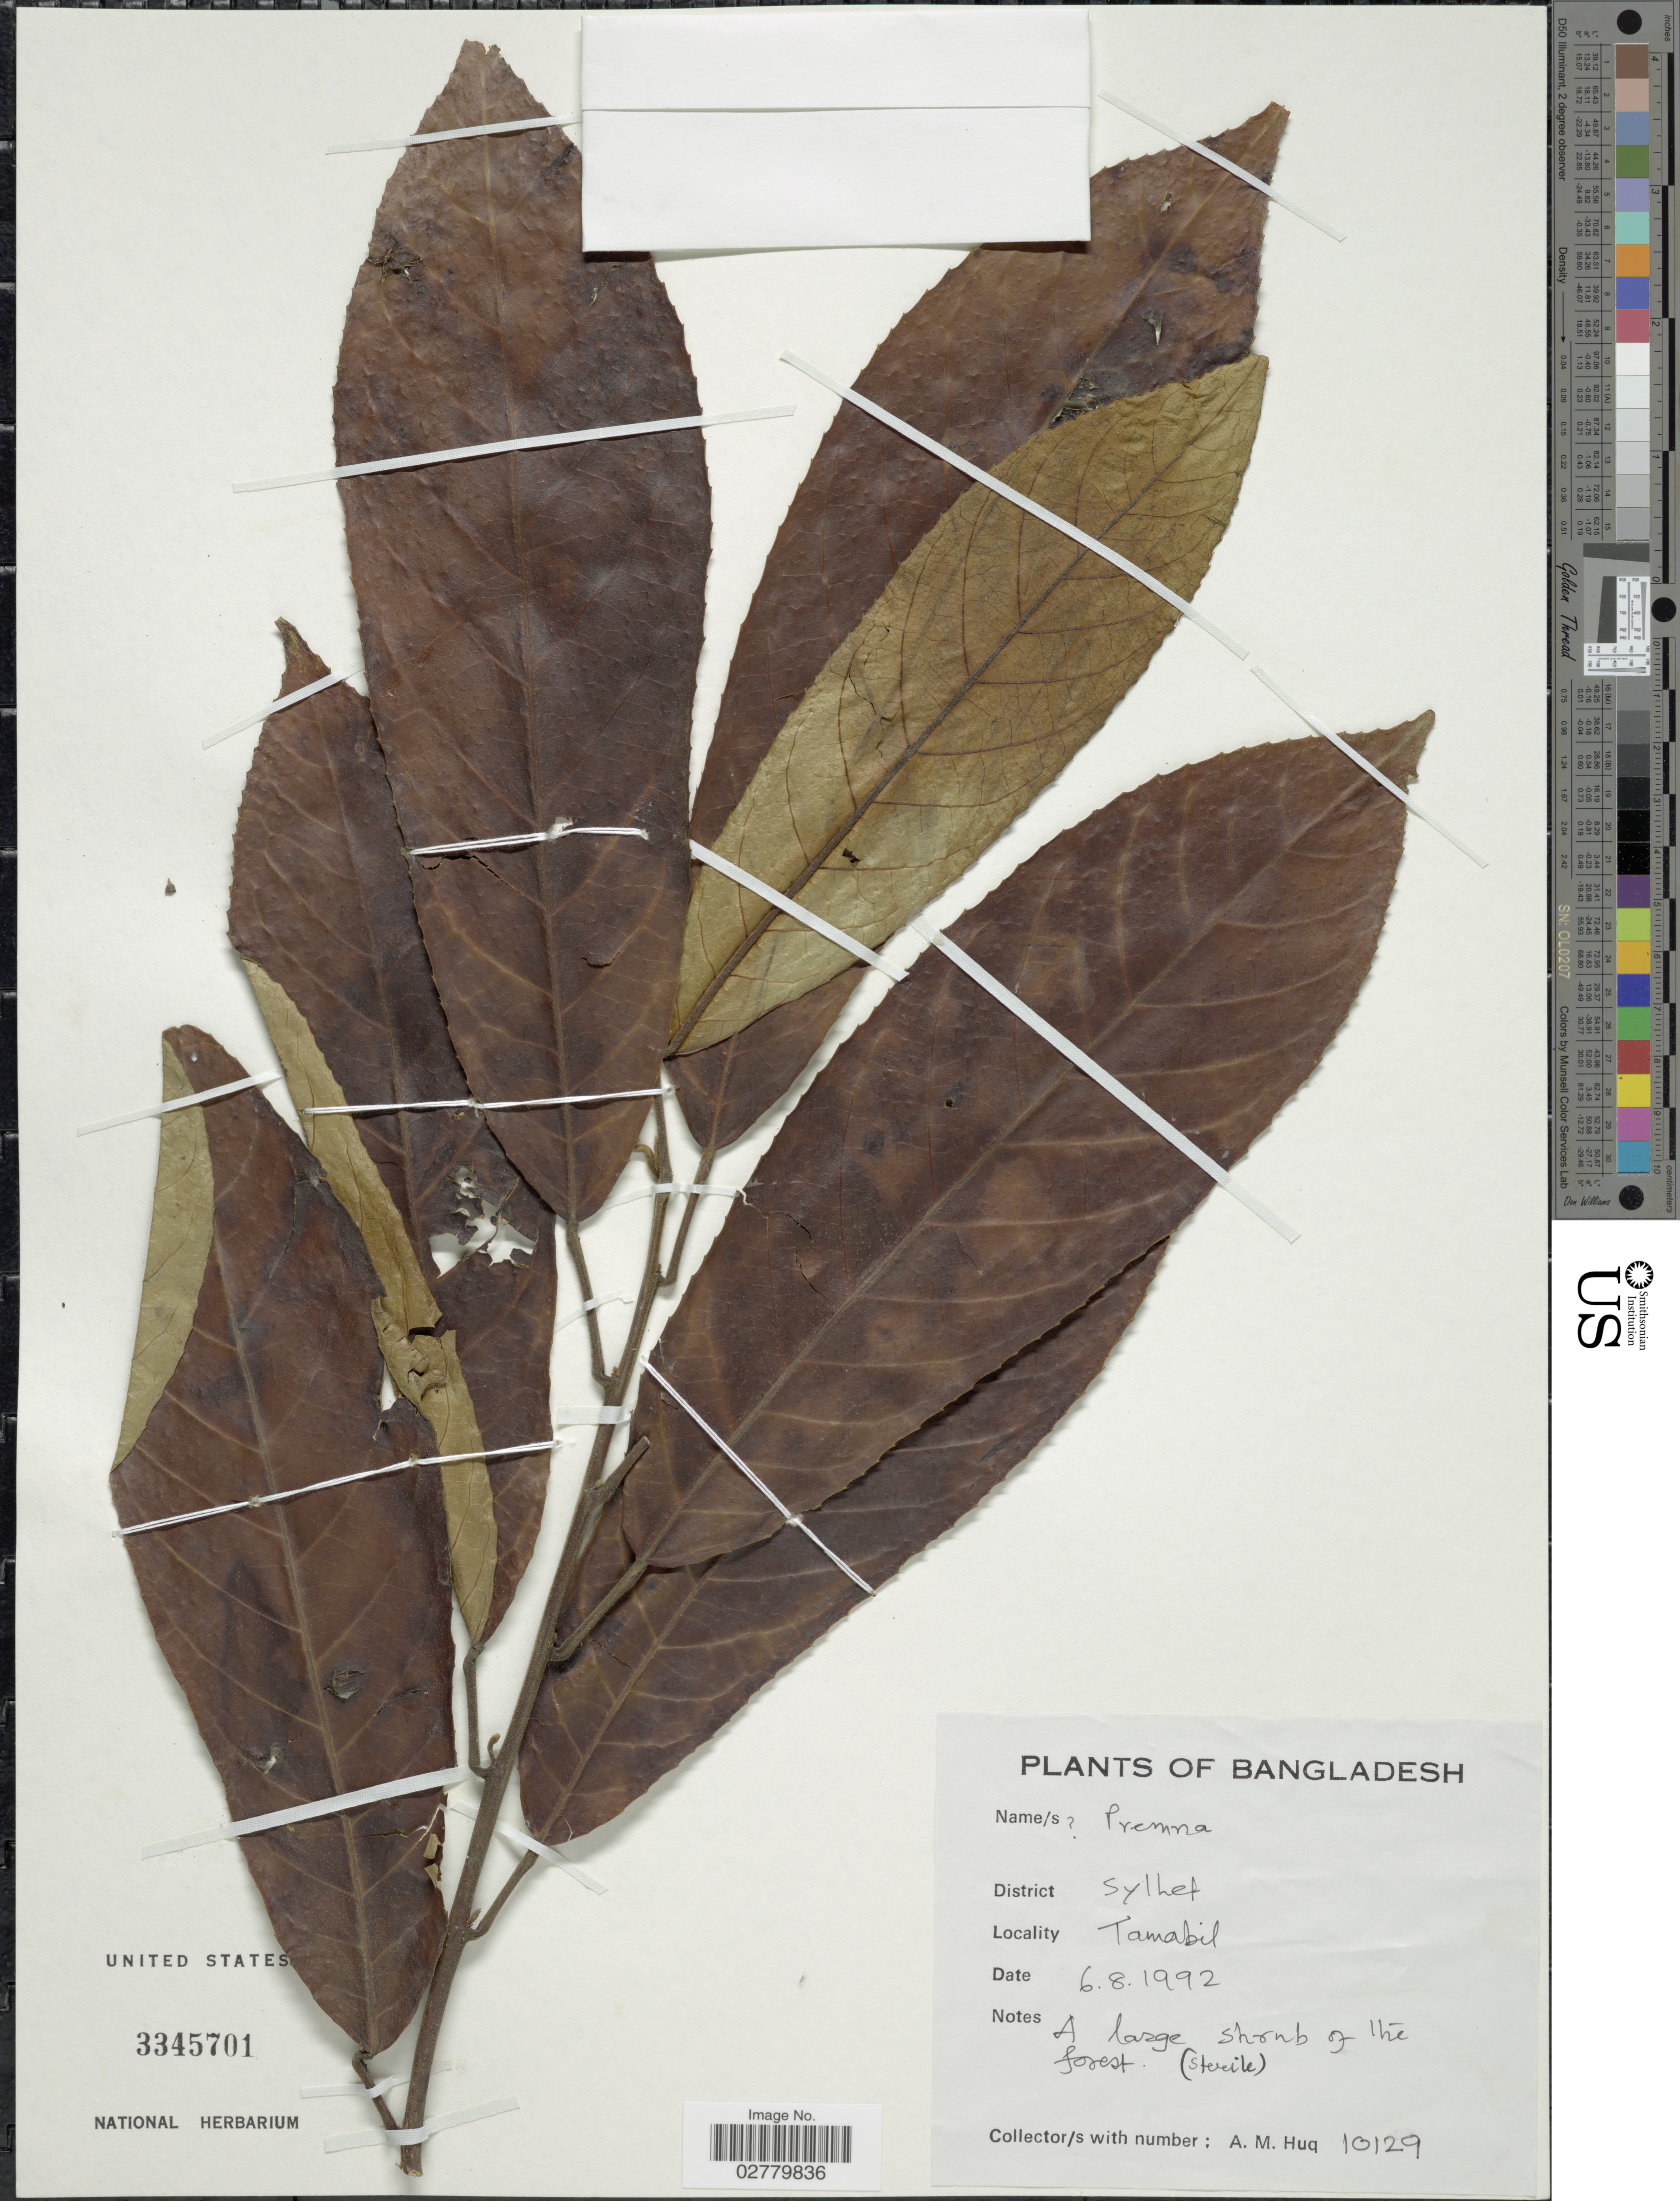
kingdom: Plantae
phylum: Tracheophyta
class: Magnoliopsida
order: Lamiales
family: Lamiaceae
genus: Premna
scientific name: Premna sp.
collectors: A. M. Huq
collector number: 10129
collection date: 1992-08-06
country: Bangladesh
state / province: Sylhet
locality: District Sylhet. Tamabil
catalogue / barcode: US 3345701